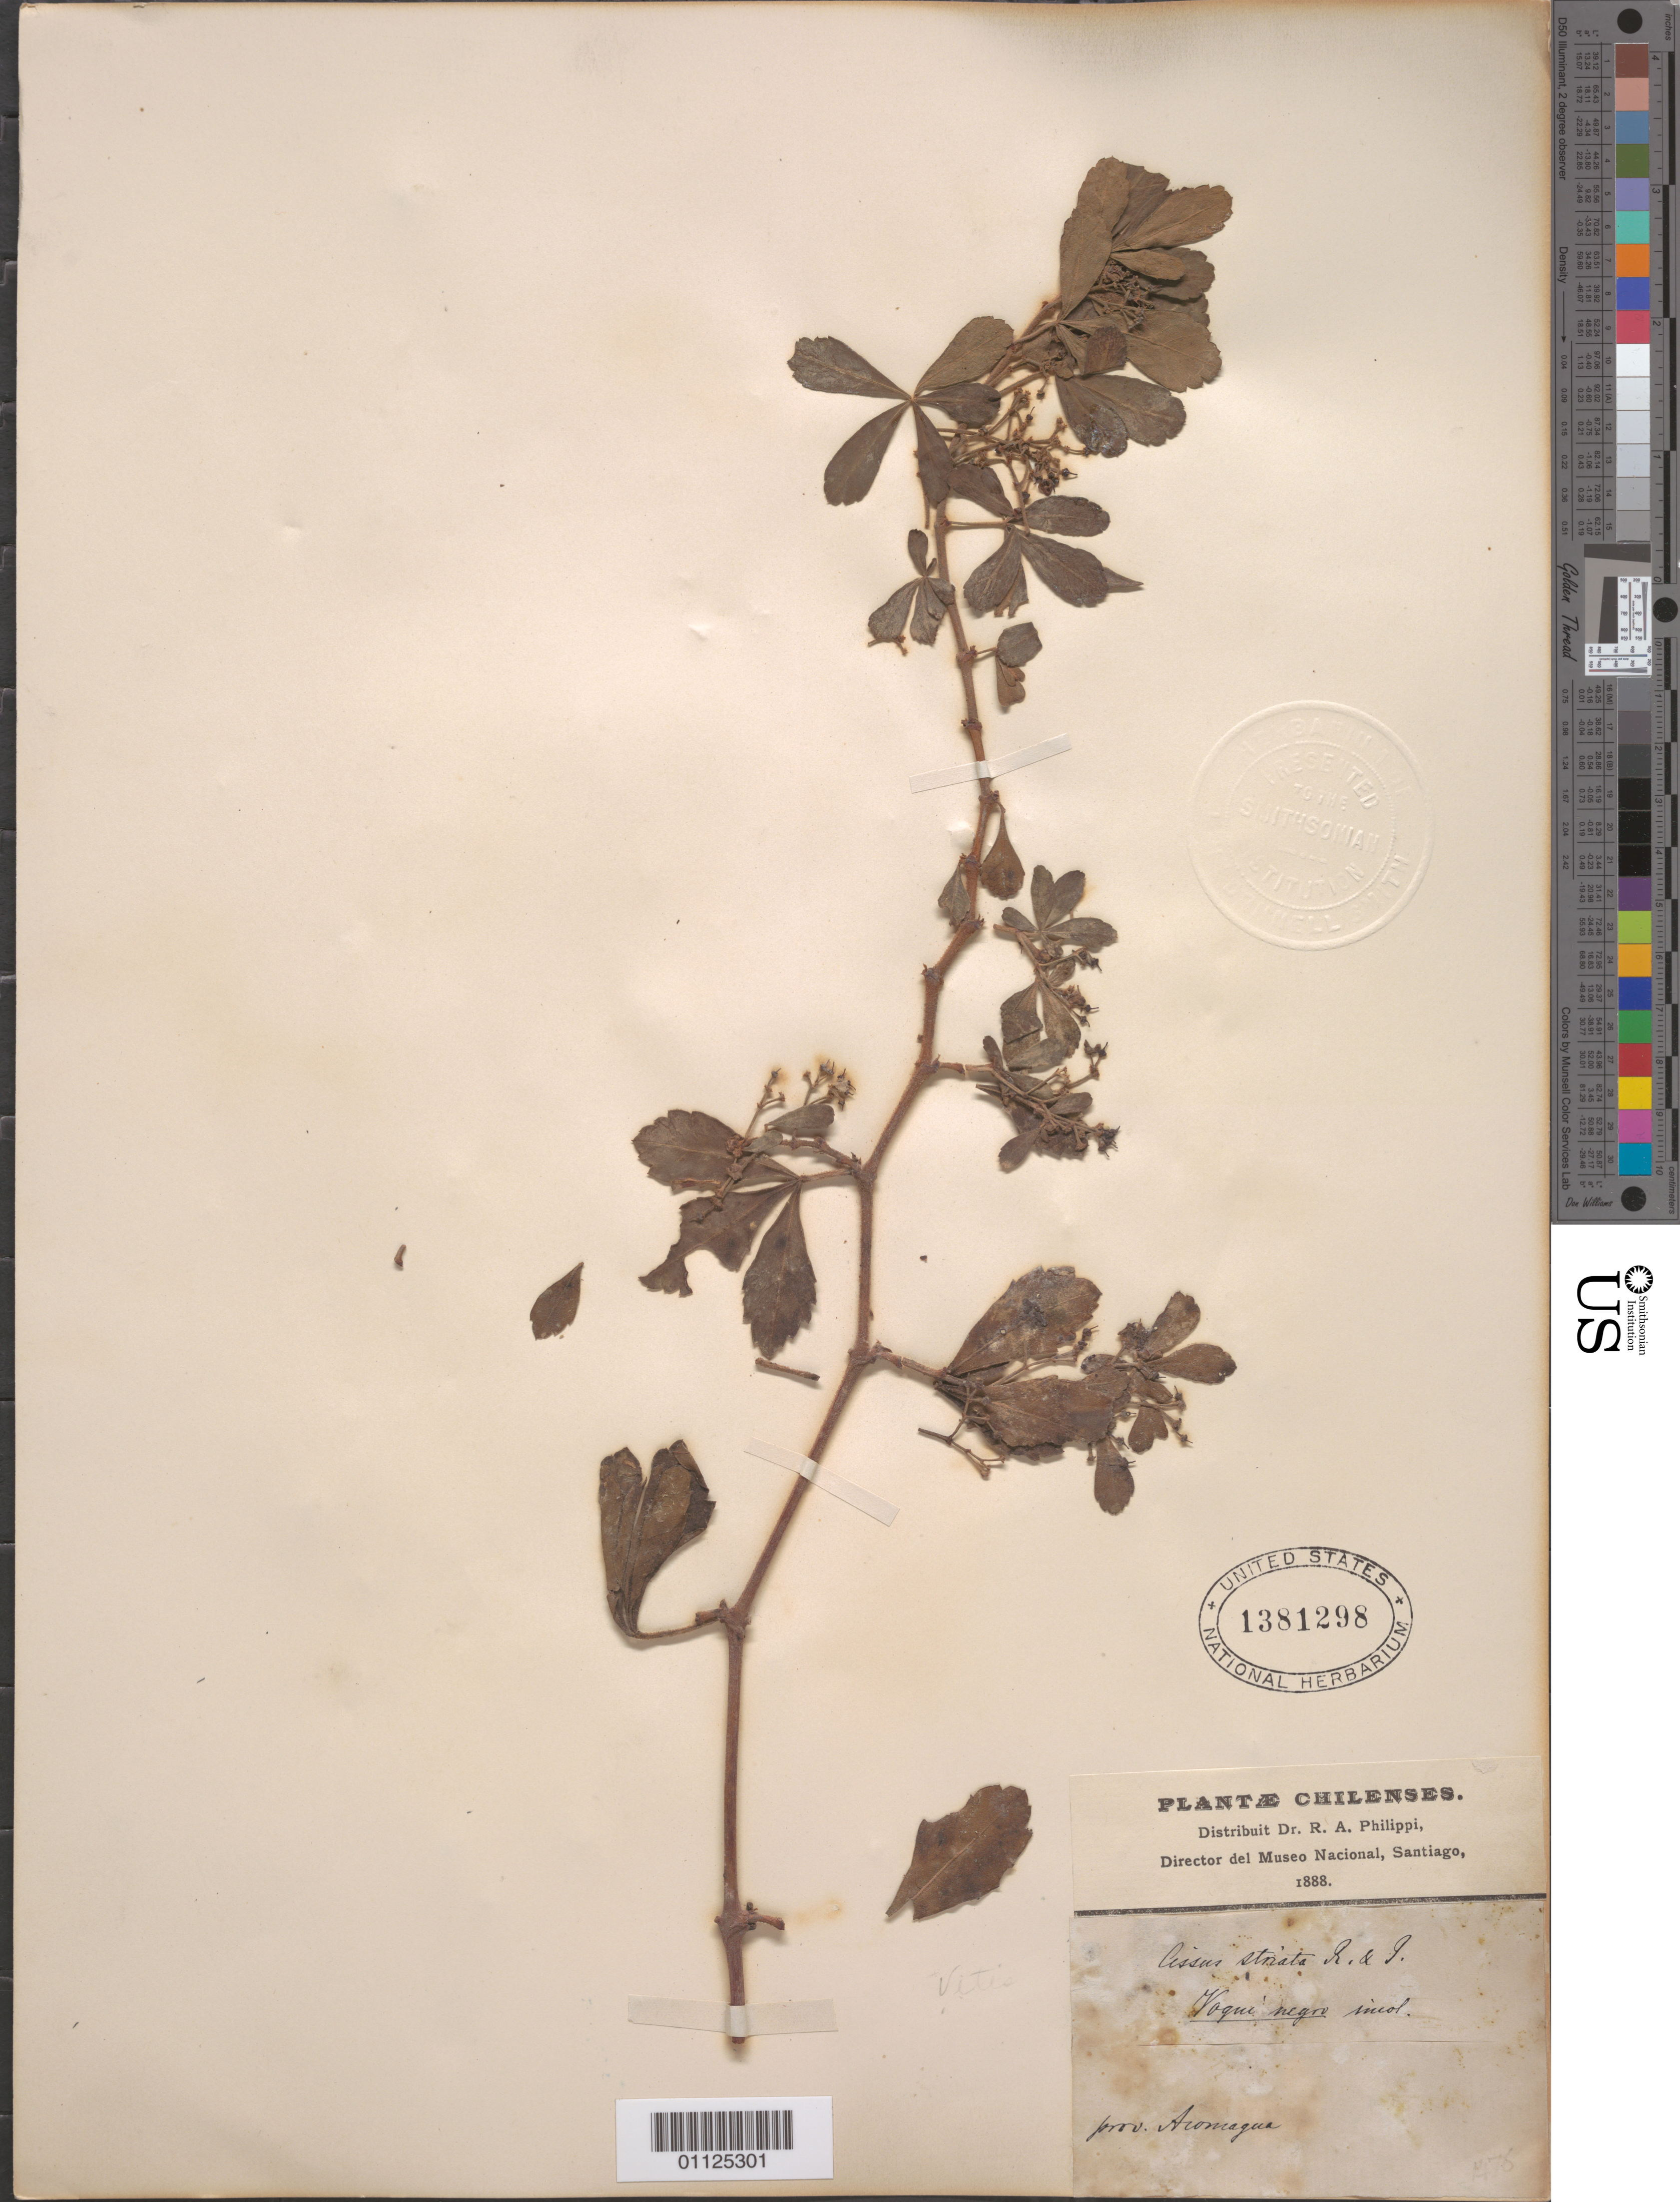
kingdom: Plantae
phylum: Tracheophyta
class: Magnoliopsida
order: Vitales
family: Vitaceae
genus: Clematicissus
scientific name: Clematicissus striata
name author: (Ruiz & Pav.) Lombardi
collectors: R. A. Philippi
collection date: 1888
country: Chile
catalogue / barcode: US 1381298